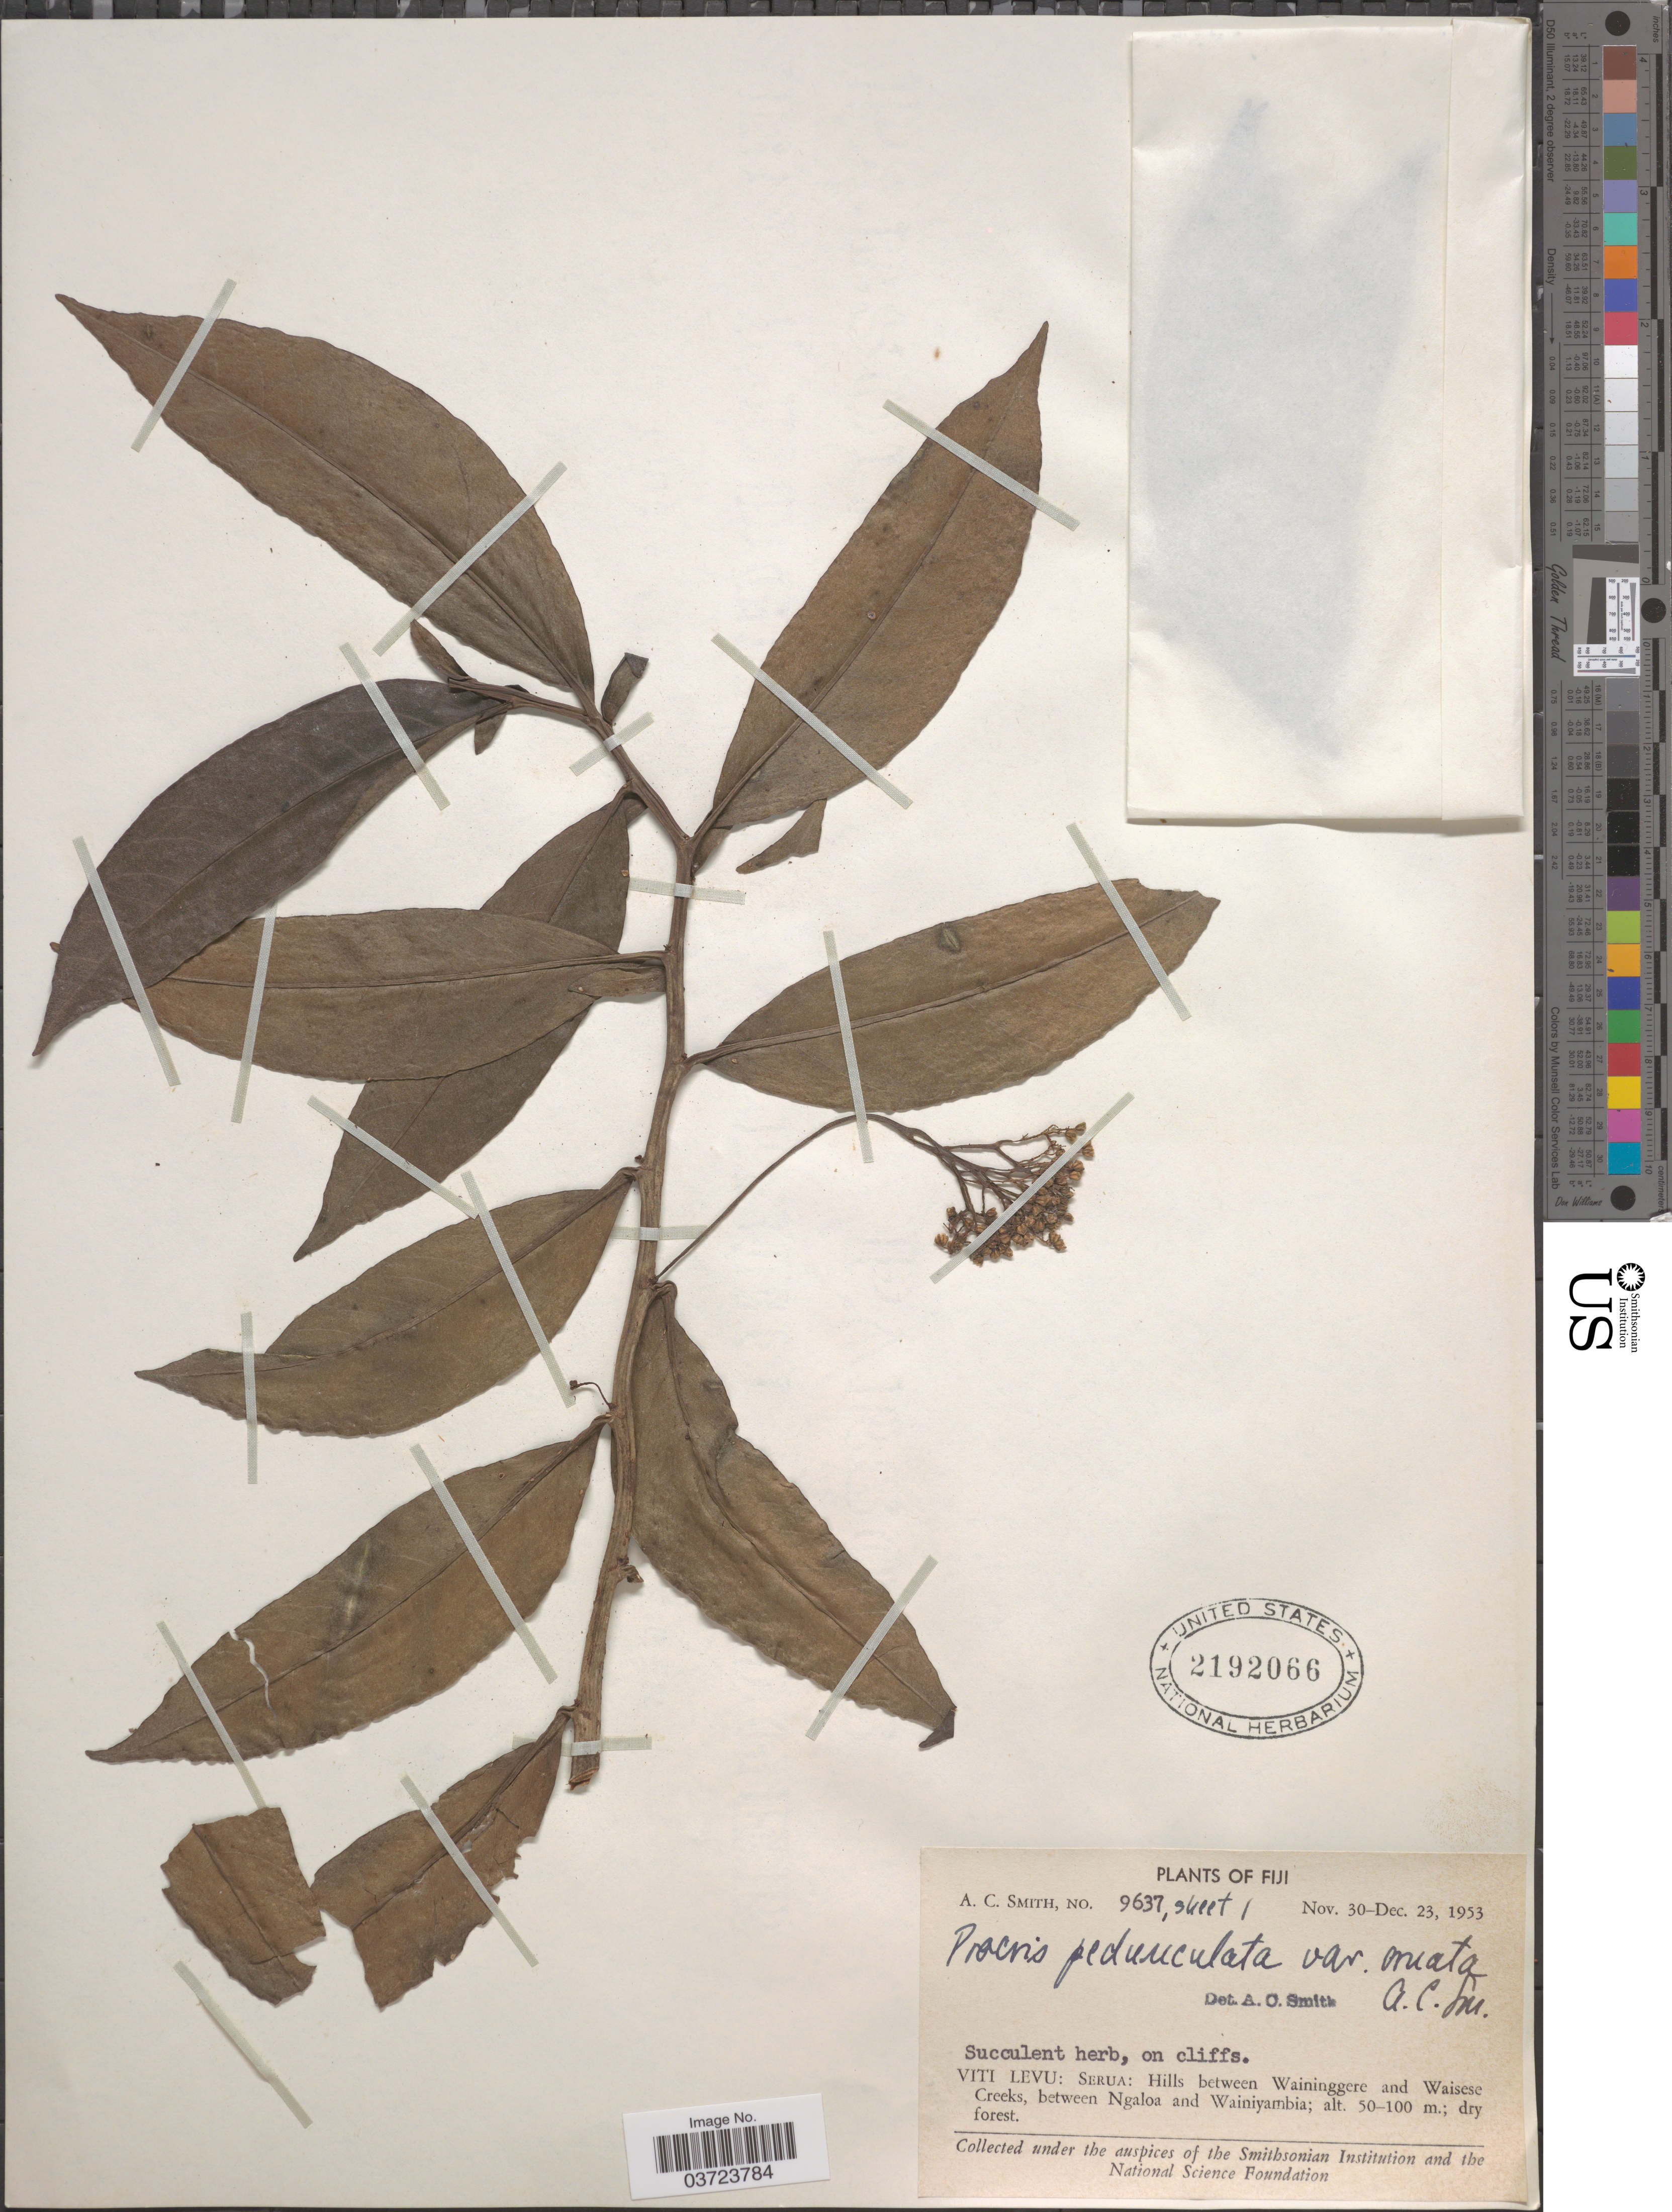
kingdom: Plantae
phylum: Tracheophyta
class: Magnoliopsida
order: Rosales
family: Urticaceae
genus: Procris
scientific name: Procris pedunculata var. ornata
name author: A.C. Sm.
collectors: A. C. Smith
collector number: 9637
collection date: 1953-11-30/1953-12-23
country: Fiji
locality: Viti Levu: Serua: Hills between Waininggere and Waisese Creeks, between Ngaloa and Wainiyambia.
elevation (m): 50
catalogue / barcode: US 2192066